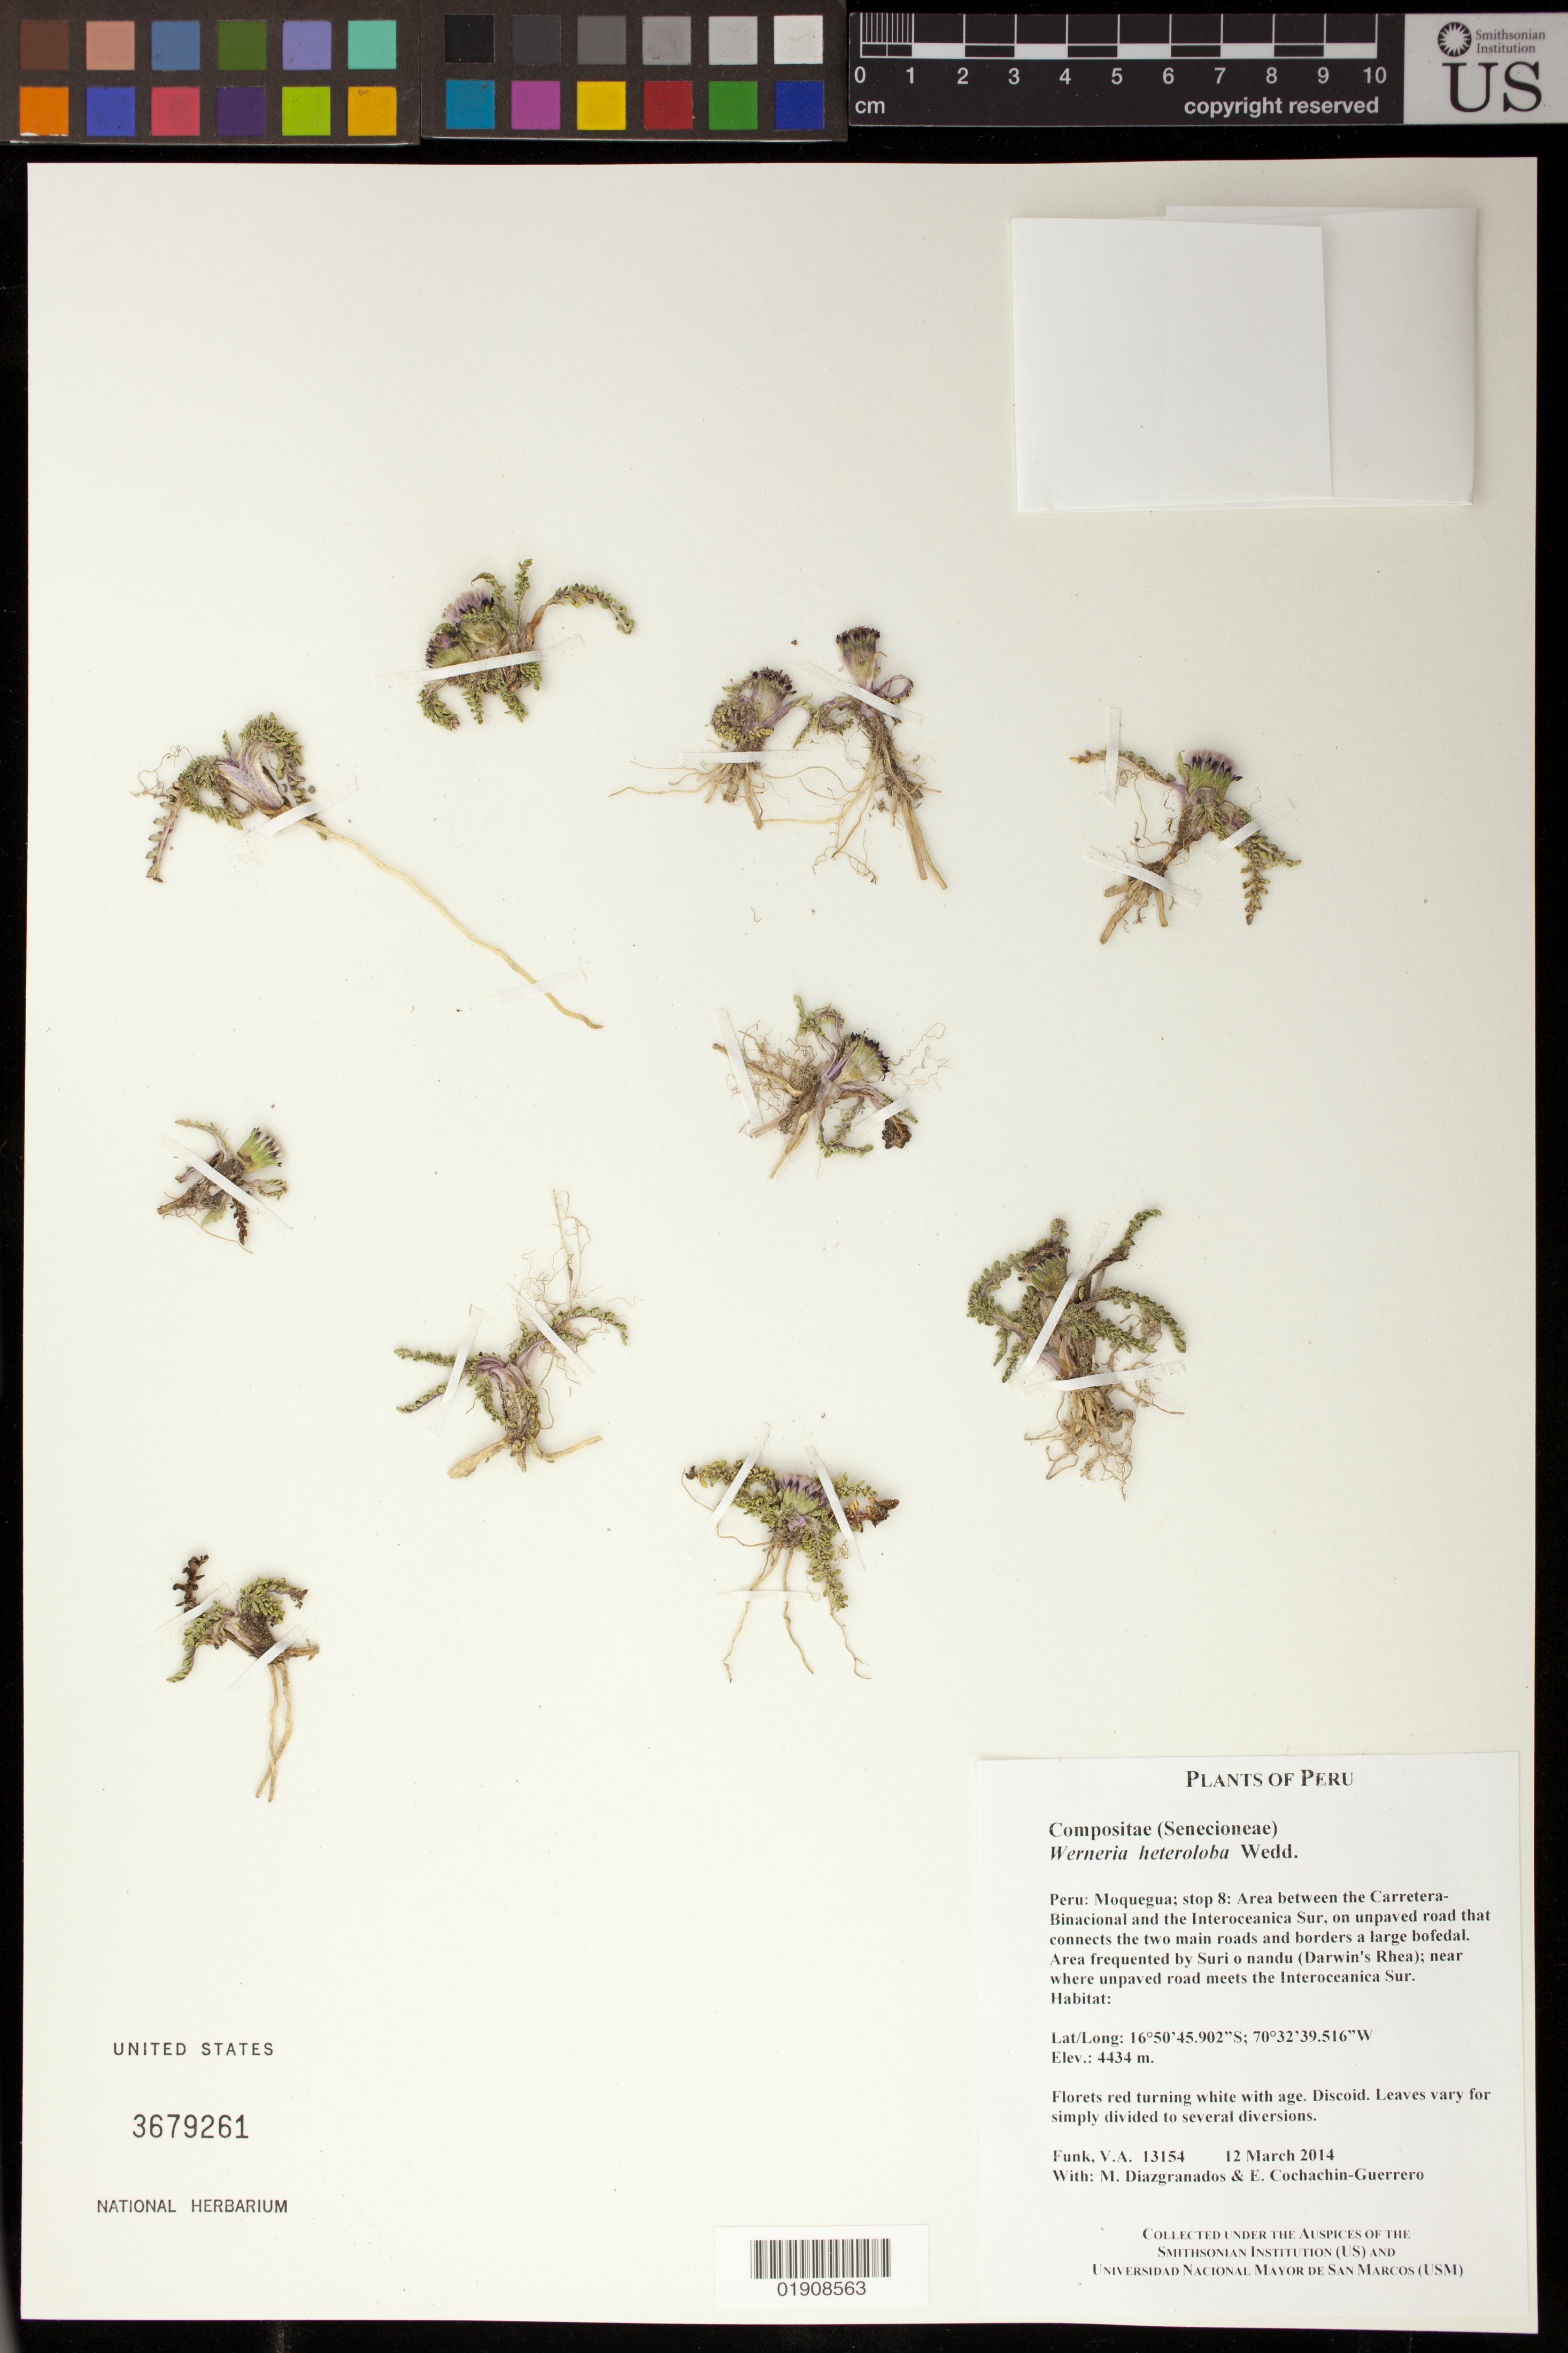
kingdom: Plantae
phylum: Tracheophyta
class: Magnoliopsida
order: Asterales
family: Asteraceae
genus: Werneria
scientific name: Werneria pinnatifida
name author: Remy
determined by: Calvo, Joel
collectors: M. Diazgranados C. & E. Cochachin Guerrero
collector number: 13154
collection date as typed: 12 March 2014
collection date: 2014-03-12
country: Peru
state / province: Moquegua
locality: Area between the Carretera-Binacional and the Interoceanica Sur, on unpaved road that connects the two main roads and borders a large bofedal. Area frequented by Suri o Nandu (Darwin's Rhea); near where unpaved road meets the Interoceanica Sur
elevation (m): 4434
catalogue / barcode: US 3679261